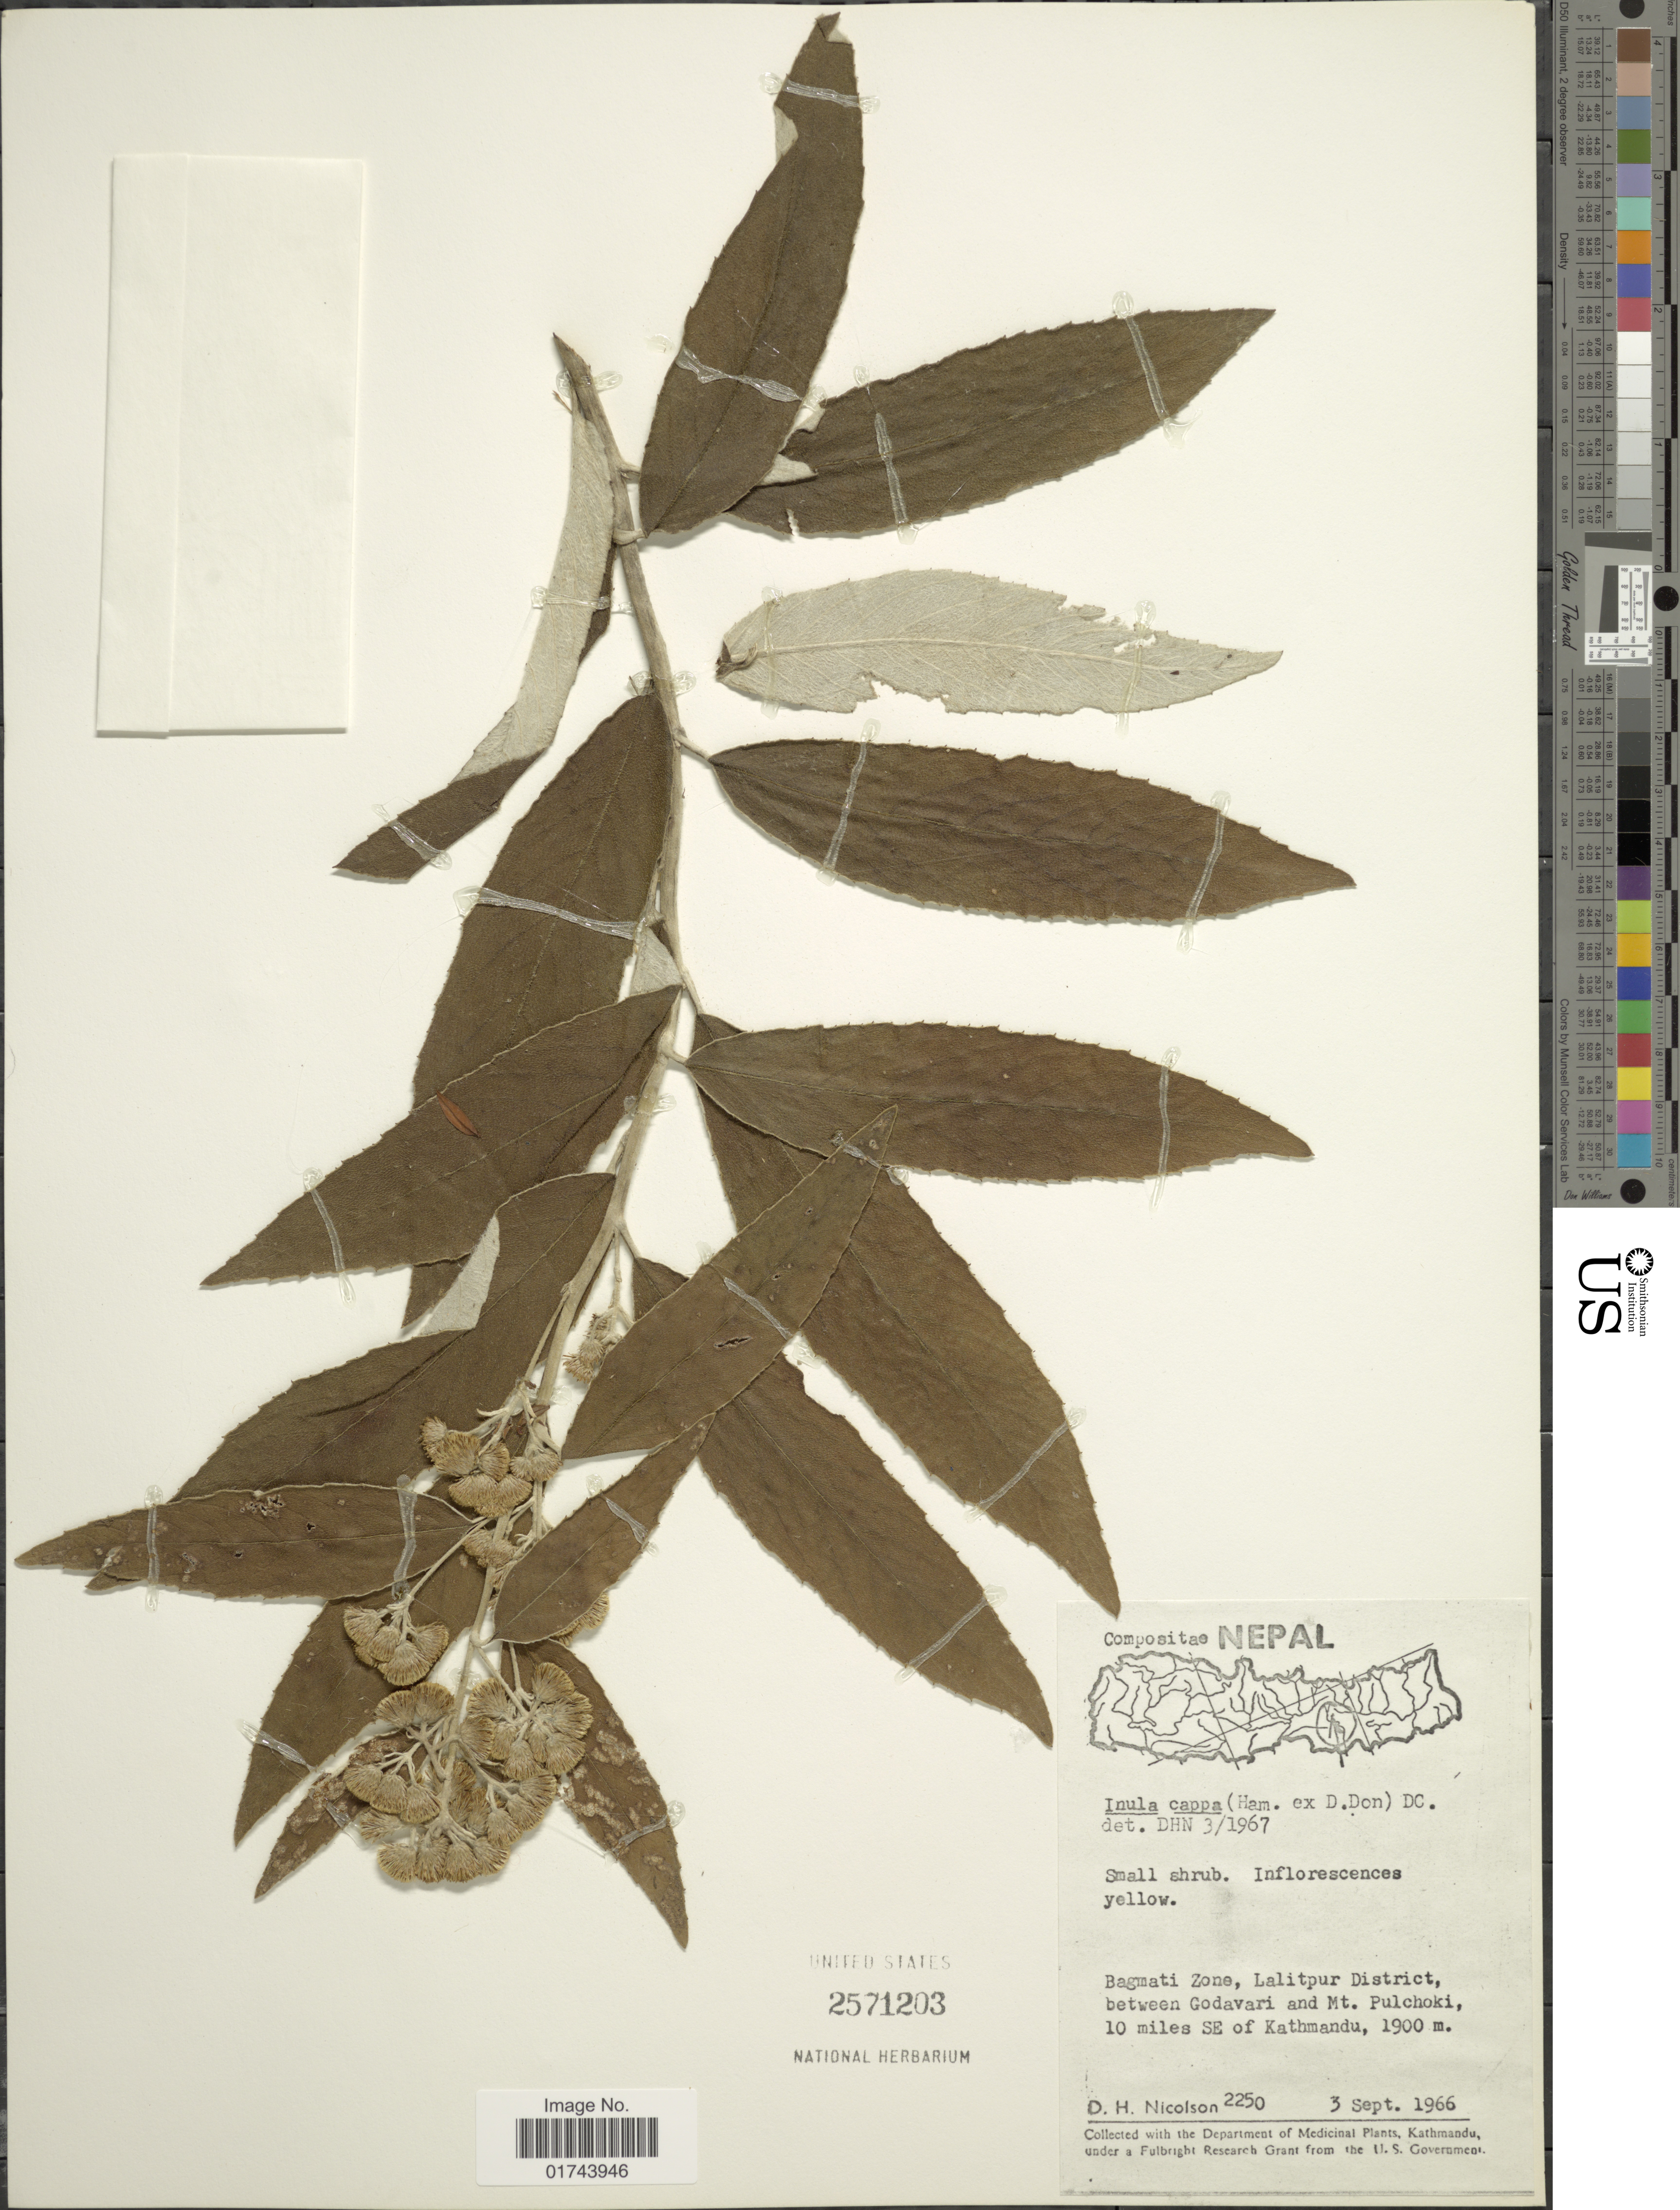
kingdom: Plantae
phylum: Tracheophyta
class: Magnoliopsida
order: Asterales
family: Asteraceae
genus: Inula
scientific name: Inula cappa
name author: (Buch.-Ham. ex D. Don) DC.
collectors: D. H. Nicolson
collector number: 2250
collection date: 1966-09-03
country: Nepal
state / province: Bagmati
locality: Lalitpur District, between Godavari and Mt. Pulchoki, 10 miles SE of Kathmandu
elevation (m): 1900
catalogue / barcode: US 2571203